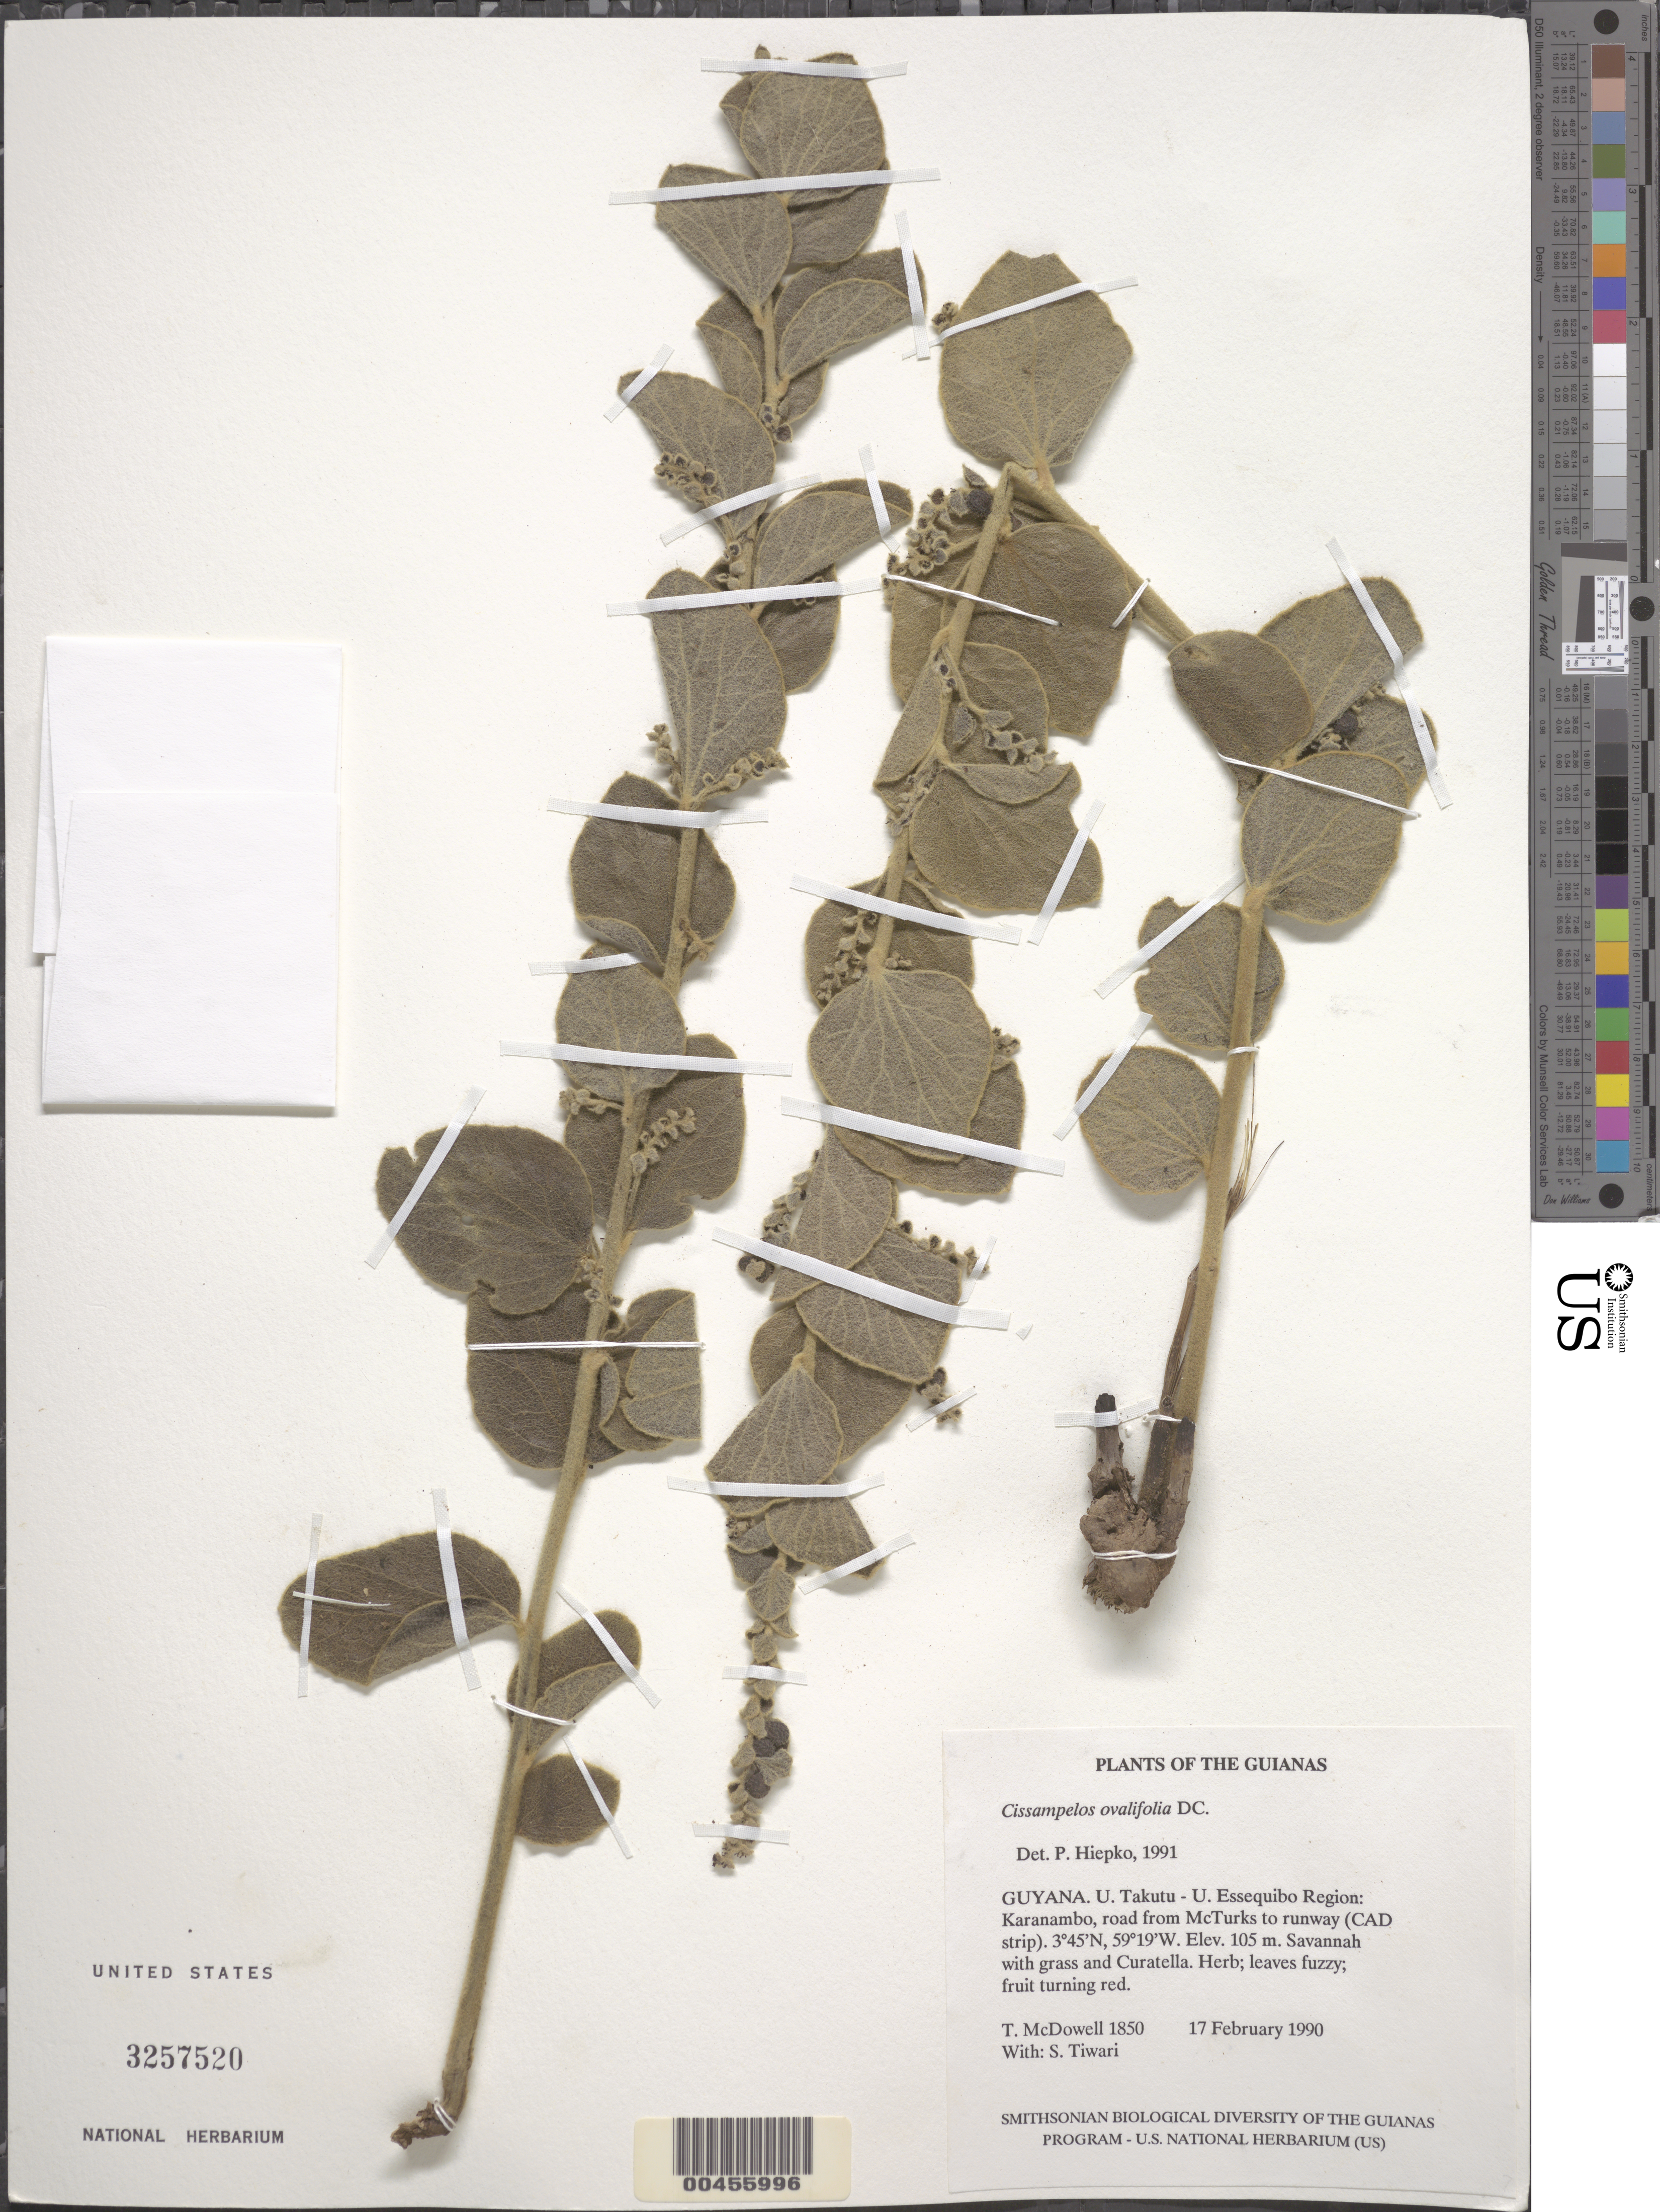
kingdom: Plantae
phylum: Tracheophyta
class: Magnoliopsida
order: Ranunculales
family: Menispermaceae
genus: Cissampelos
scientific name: Cissampelos ovalifolia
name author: DC.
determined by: Hiepko, P. H.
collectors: T. McDowell & S. Tiwari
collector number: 1850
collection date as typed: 17 February 1990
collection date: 1990-02-17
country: Guyana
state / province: U. Takutu-U. Essequibo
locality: Karanambo, road from McTurks compound to runway (CAD strip)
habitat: Savanna with grass and Curatella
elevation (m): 105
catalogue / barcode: US 3257520